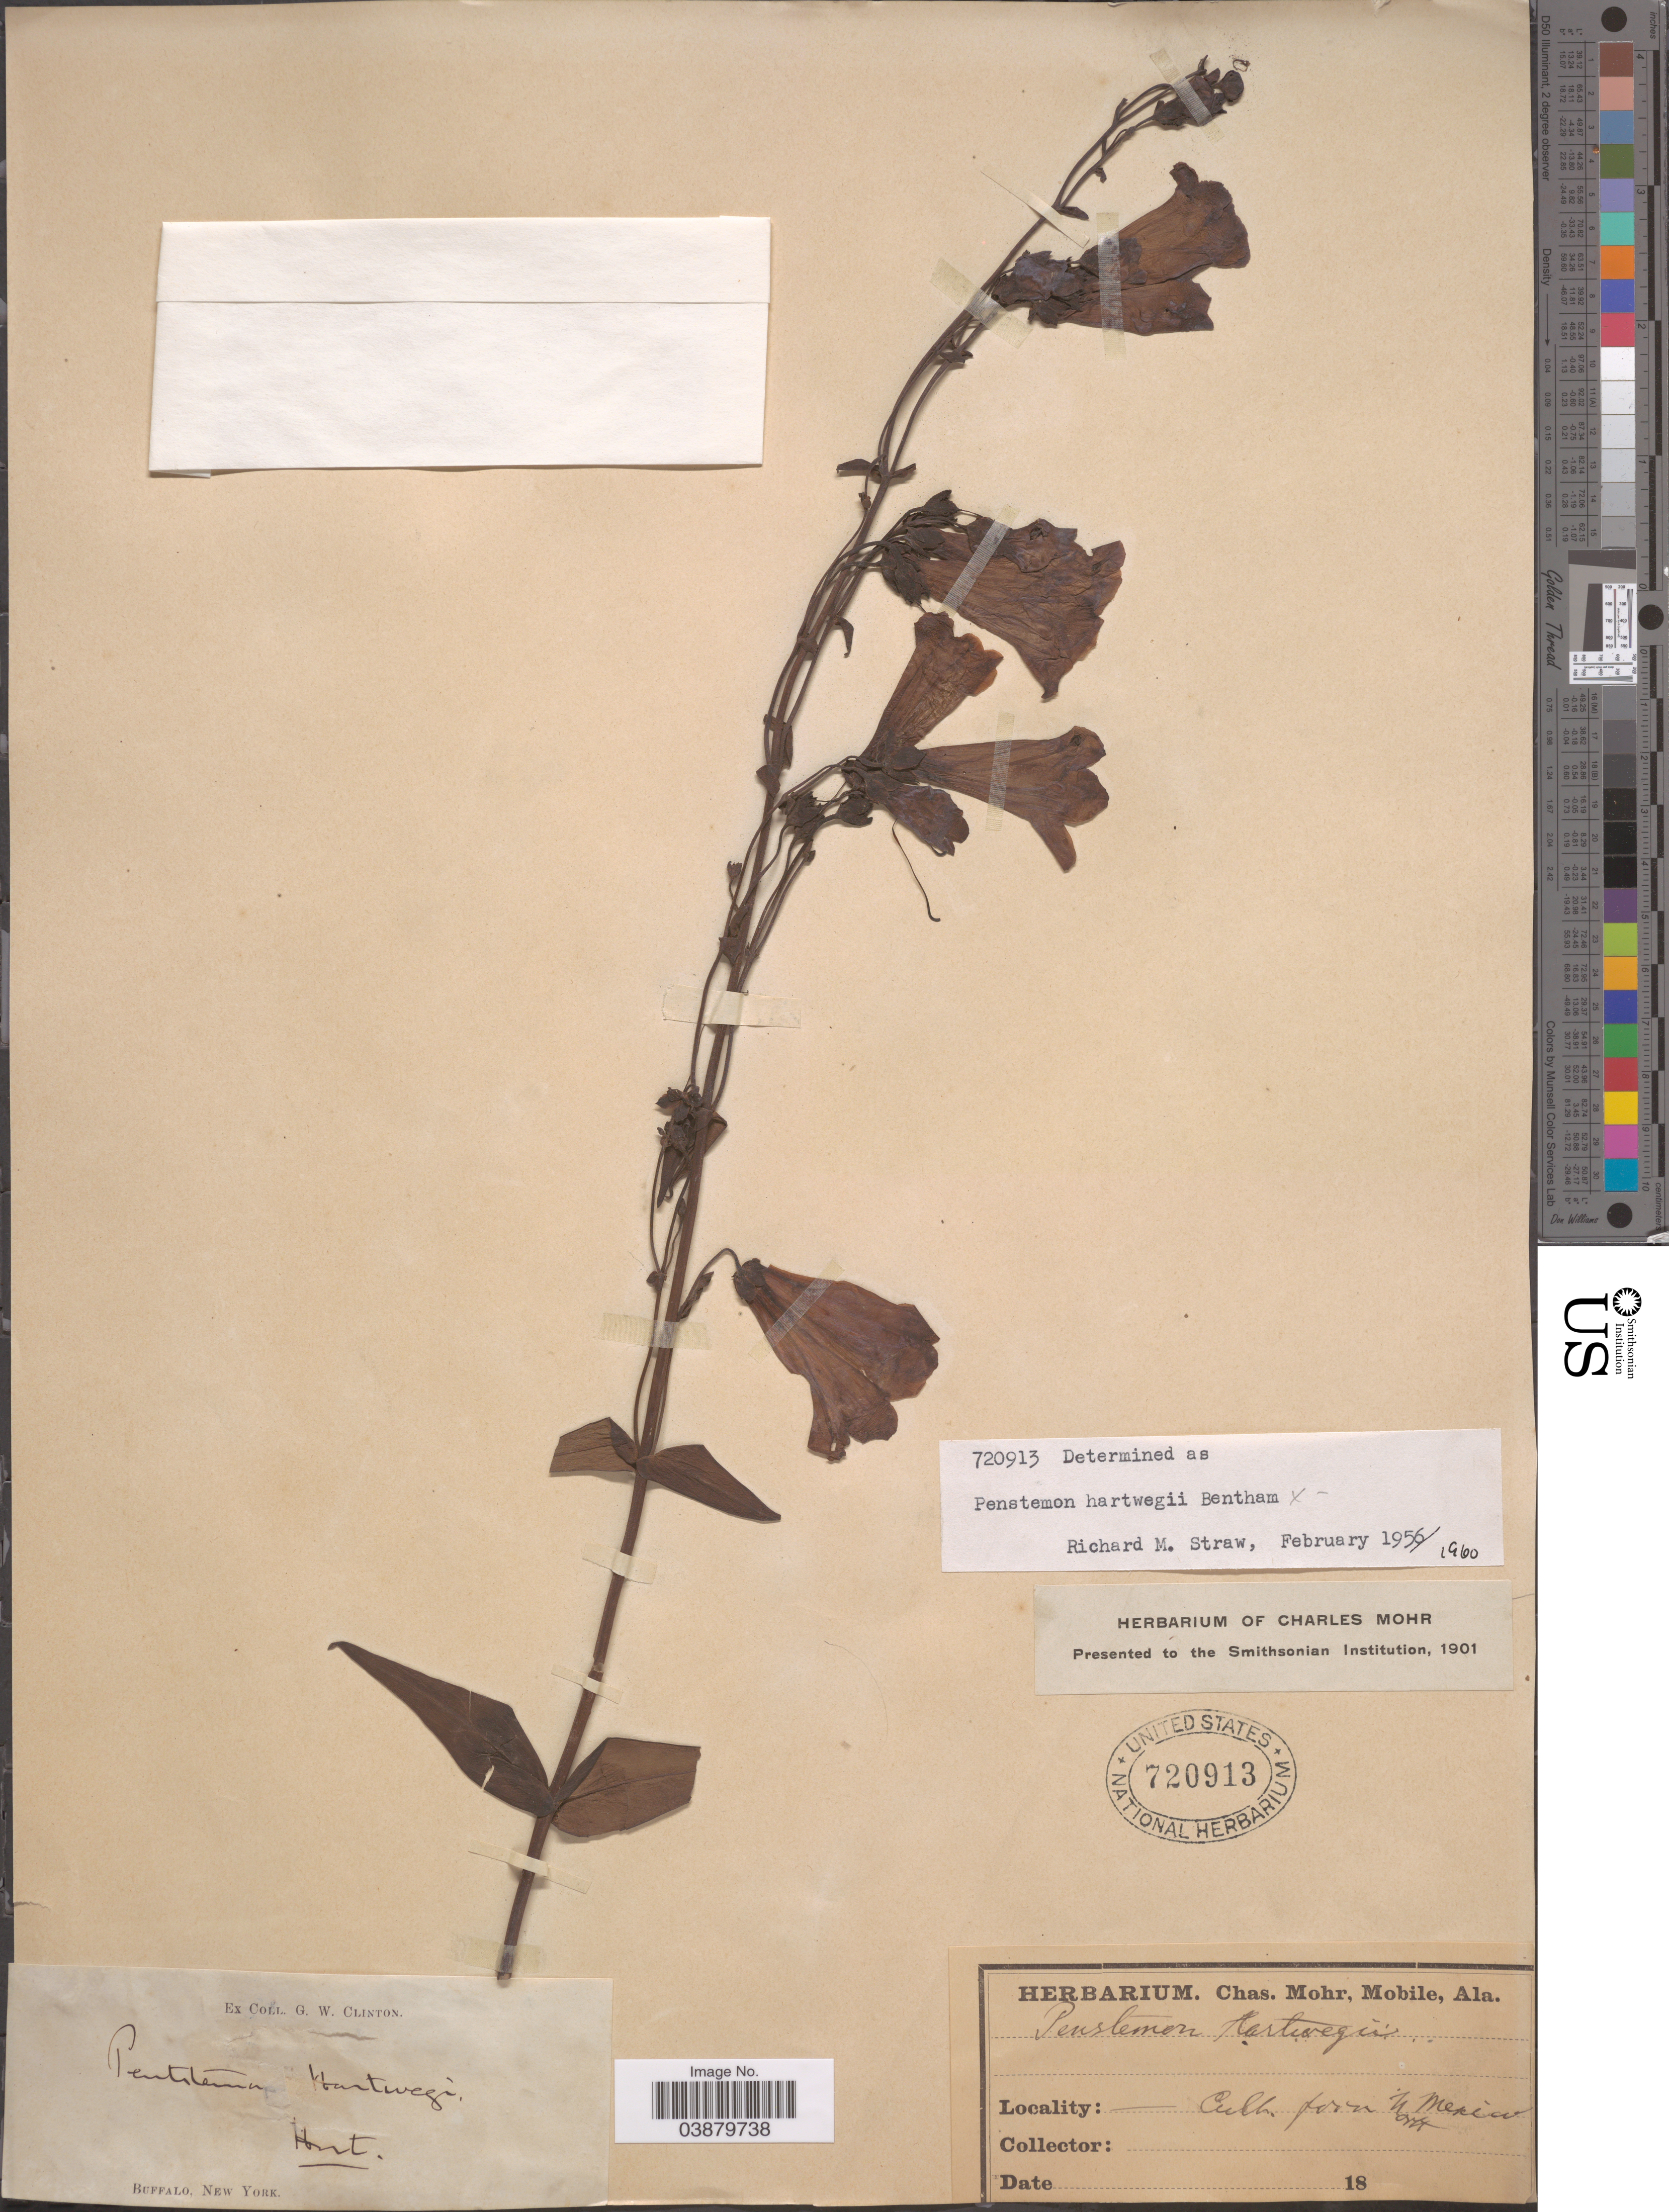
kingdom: Plantae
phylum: Tracheophyta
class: Magnoliopsida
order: Lamiales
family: Plantaginaceae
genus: Penstemon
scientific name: Penstemon hartwegi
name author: Benth.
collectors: G. W. Clinton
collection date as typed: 18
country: Mexico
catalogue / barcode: US 720913